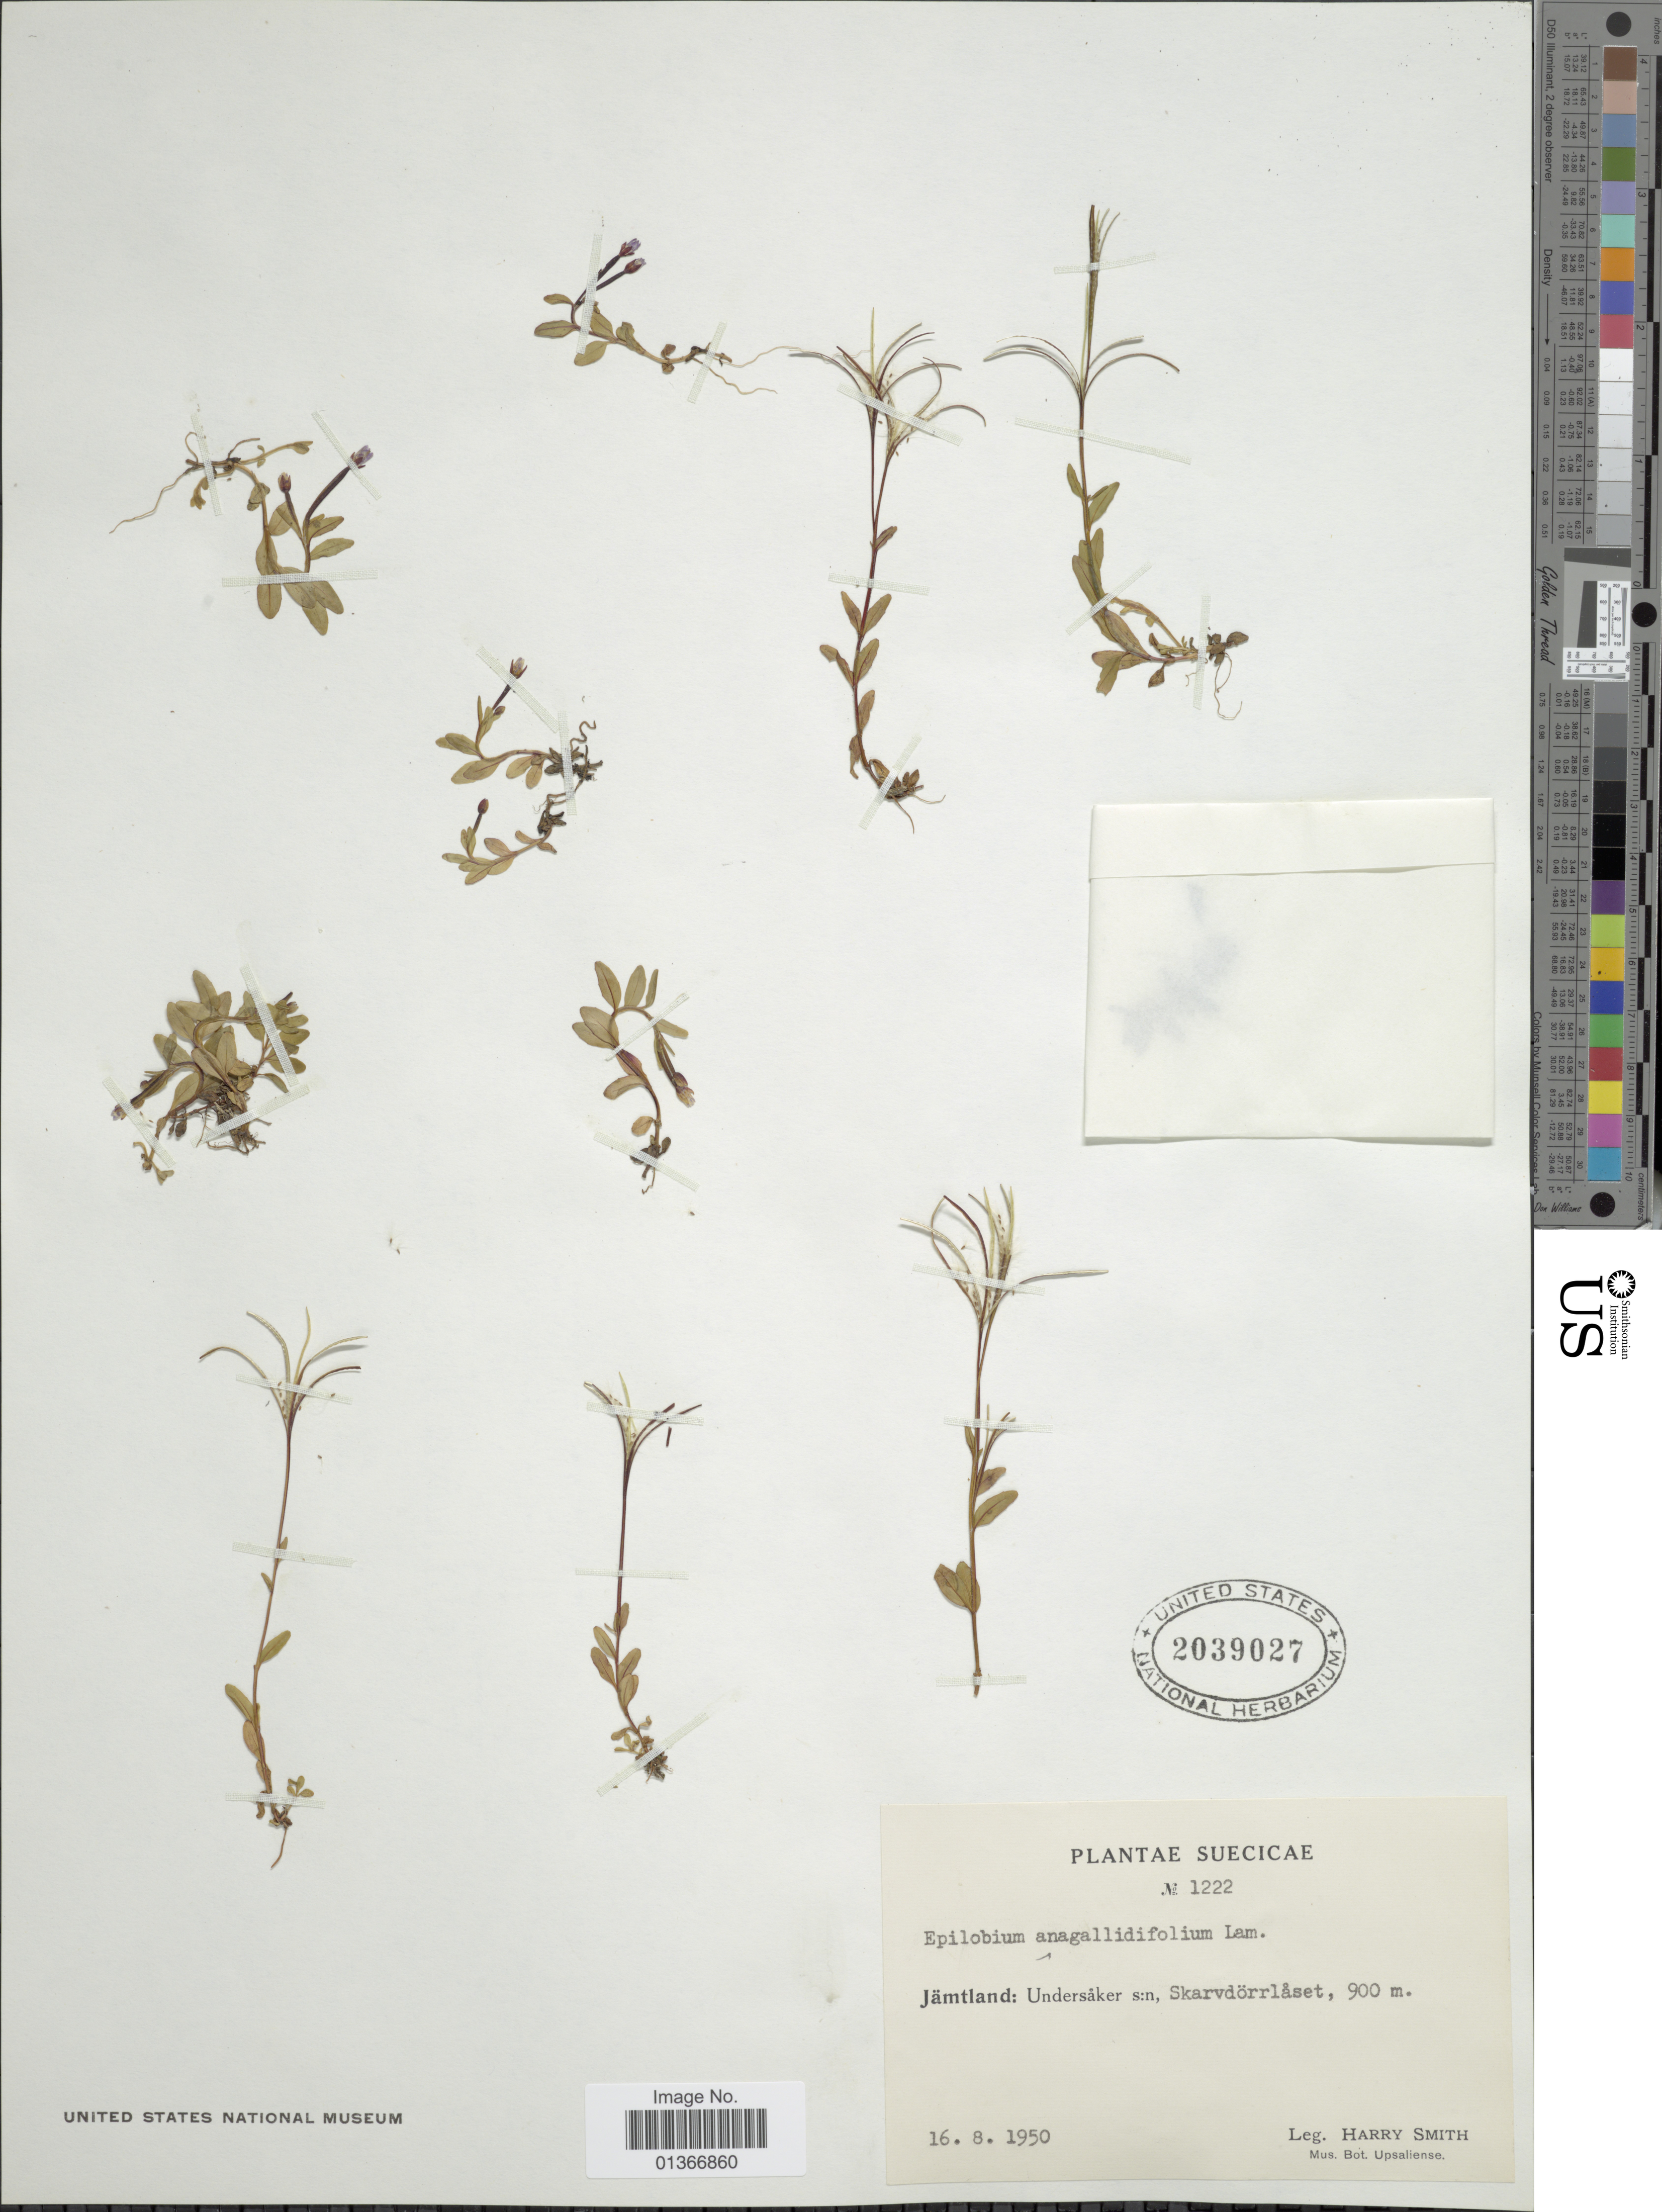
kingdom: Plantae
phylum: Tracheophyta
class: Magnoliopsida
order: Myrtales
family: Onagraceae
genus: Epilobium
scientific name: Epilobium anagallidifolium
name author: Lam.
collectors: H. Smith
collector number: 1222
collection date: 1950-08-16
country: Sweden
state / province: Jämtland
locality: Suecicae. Undersåker s:n, Skarvdörrlåset.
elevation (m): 900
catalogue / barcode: US 2039027